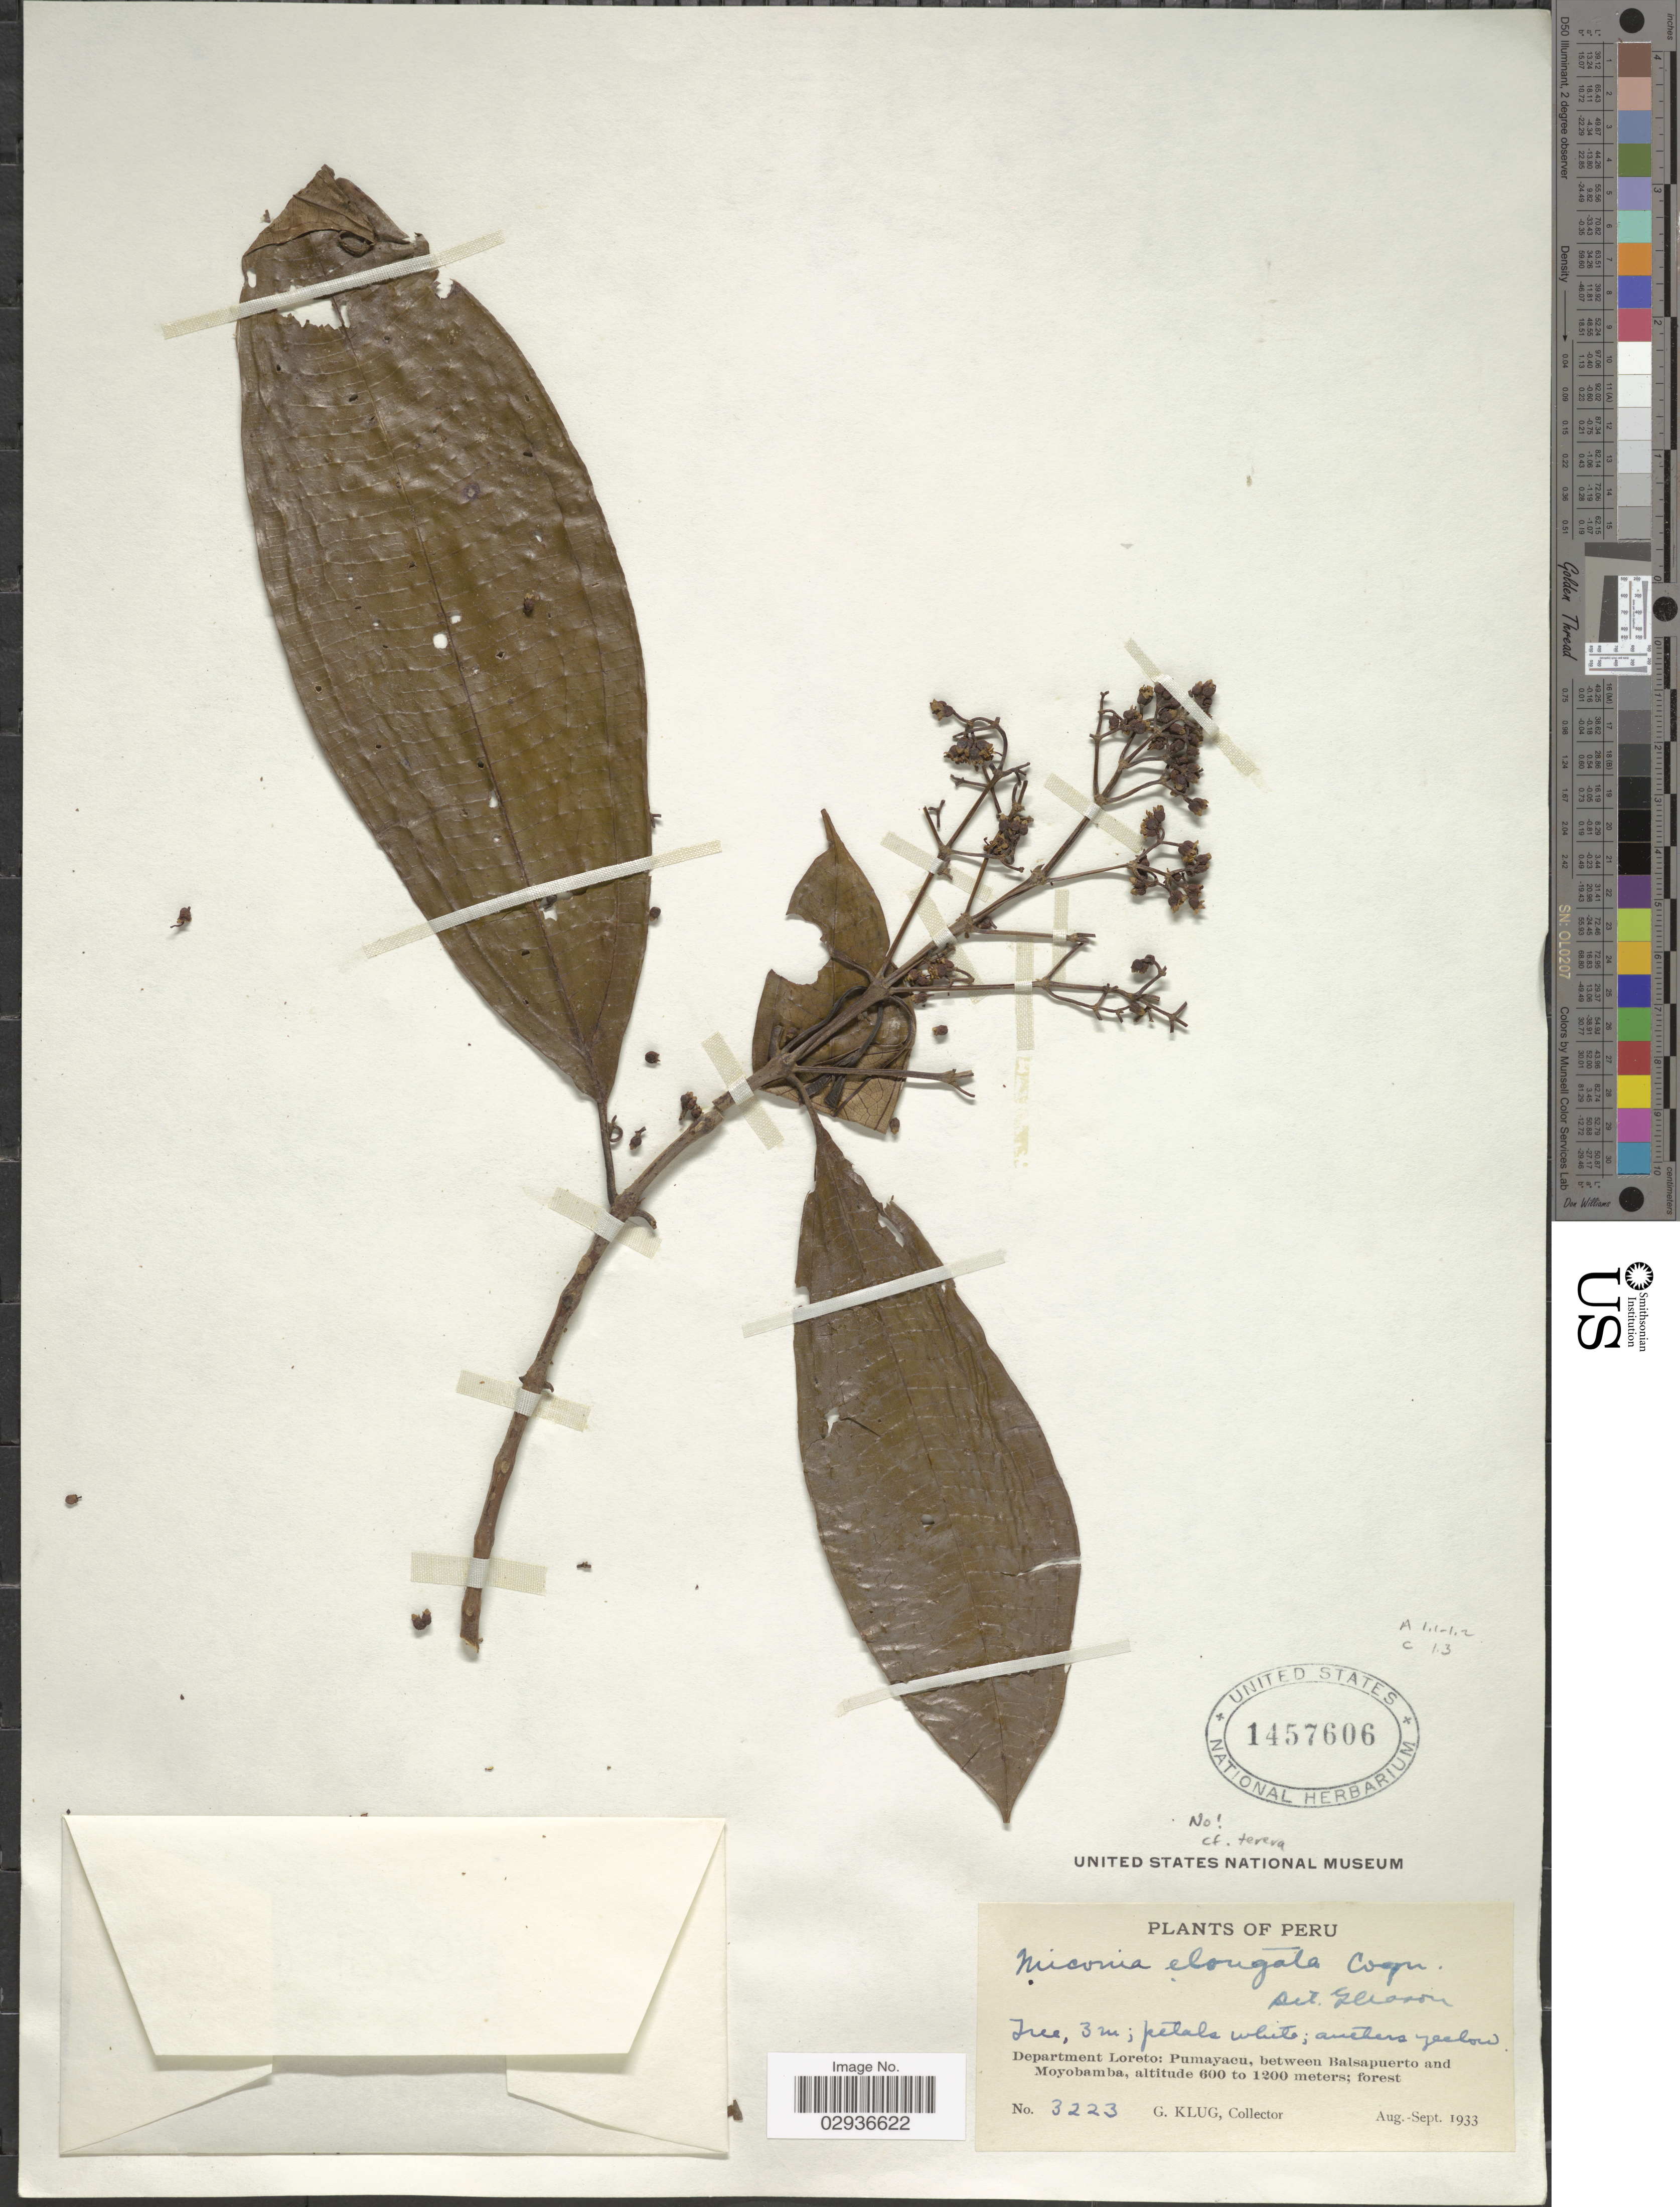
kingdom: Plantae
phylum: Tracheophyta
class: Magnoliopsida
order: Myrtales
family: Melastomataceae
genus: Miconia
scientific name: Miconia barbeyana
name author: Cogn.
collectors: G. Klug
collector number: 3223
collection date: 1933-08/1933-09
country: Peru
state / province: Loreto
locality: Department of Loreto: Pumayacu, between Balsapuerto and Moyobamba.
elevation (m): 600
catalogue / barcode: US 1457606